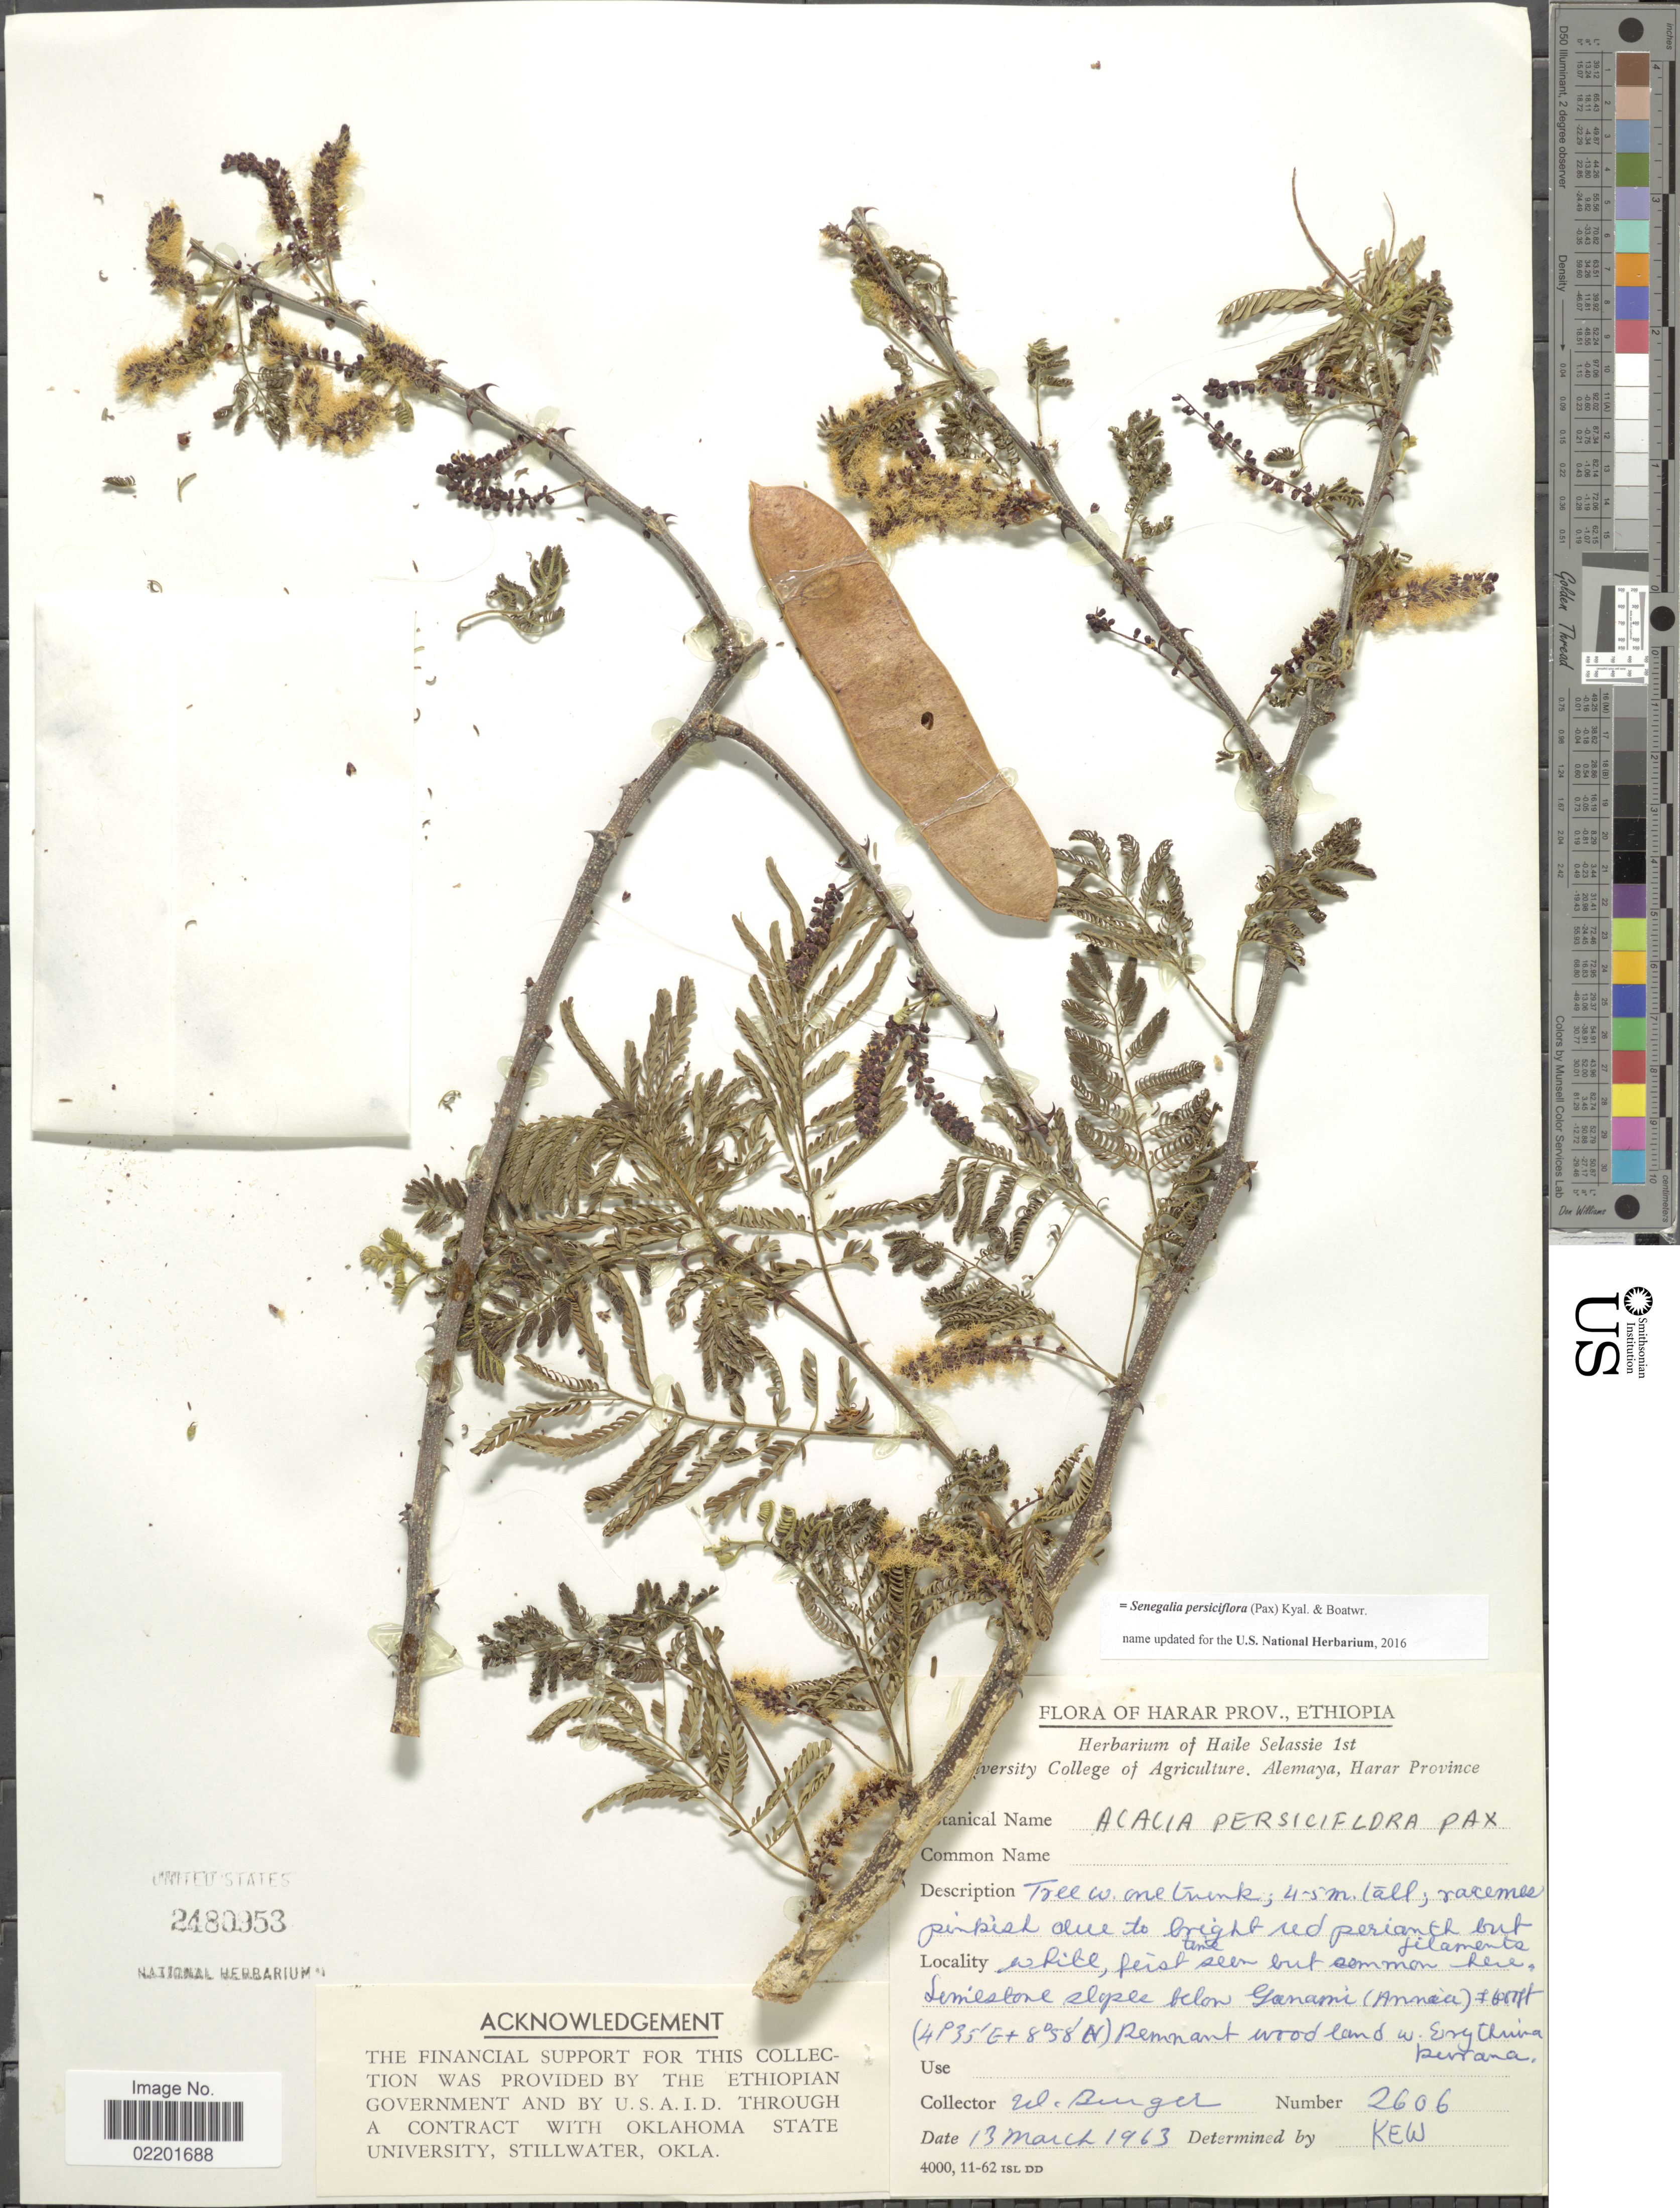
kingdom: Plantae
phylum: Tracheophyta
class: Magnoliopsida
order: Fabales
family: Fabaceae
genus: Senegalia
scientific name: Senegalia persiciflora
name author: (Pax) Kyal. & Boatwr.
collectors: W. Burger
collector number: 2606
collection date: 1963-03-13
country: Ethiopia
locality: Harar Prov., limestone slopes below Ganami (Annia).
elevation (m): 1829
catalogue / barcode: US 2480953